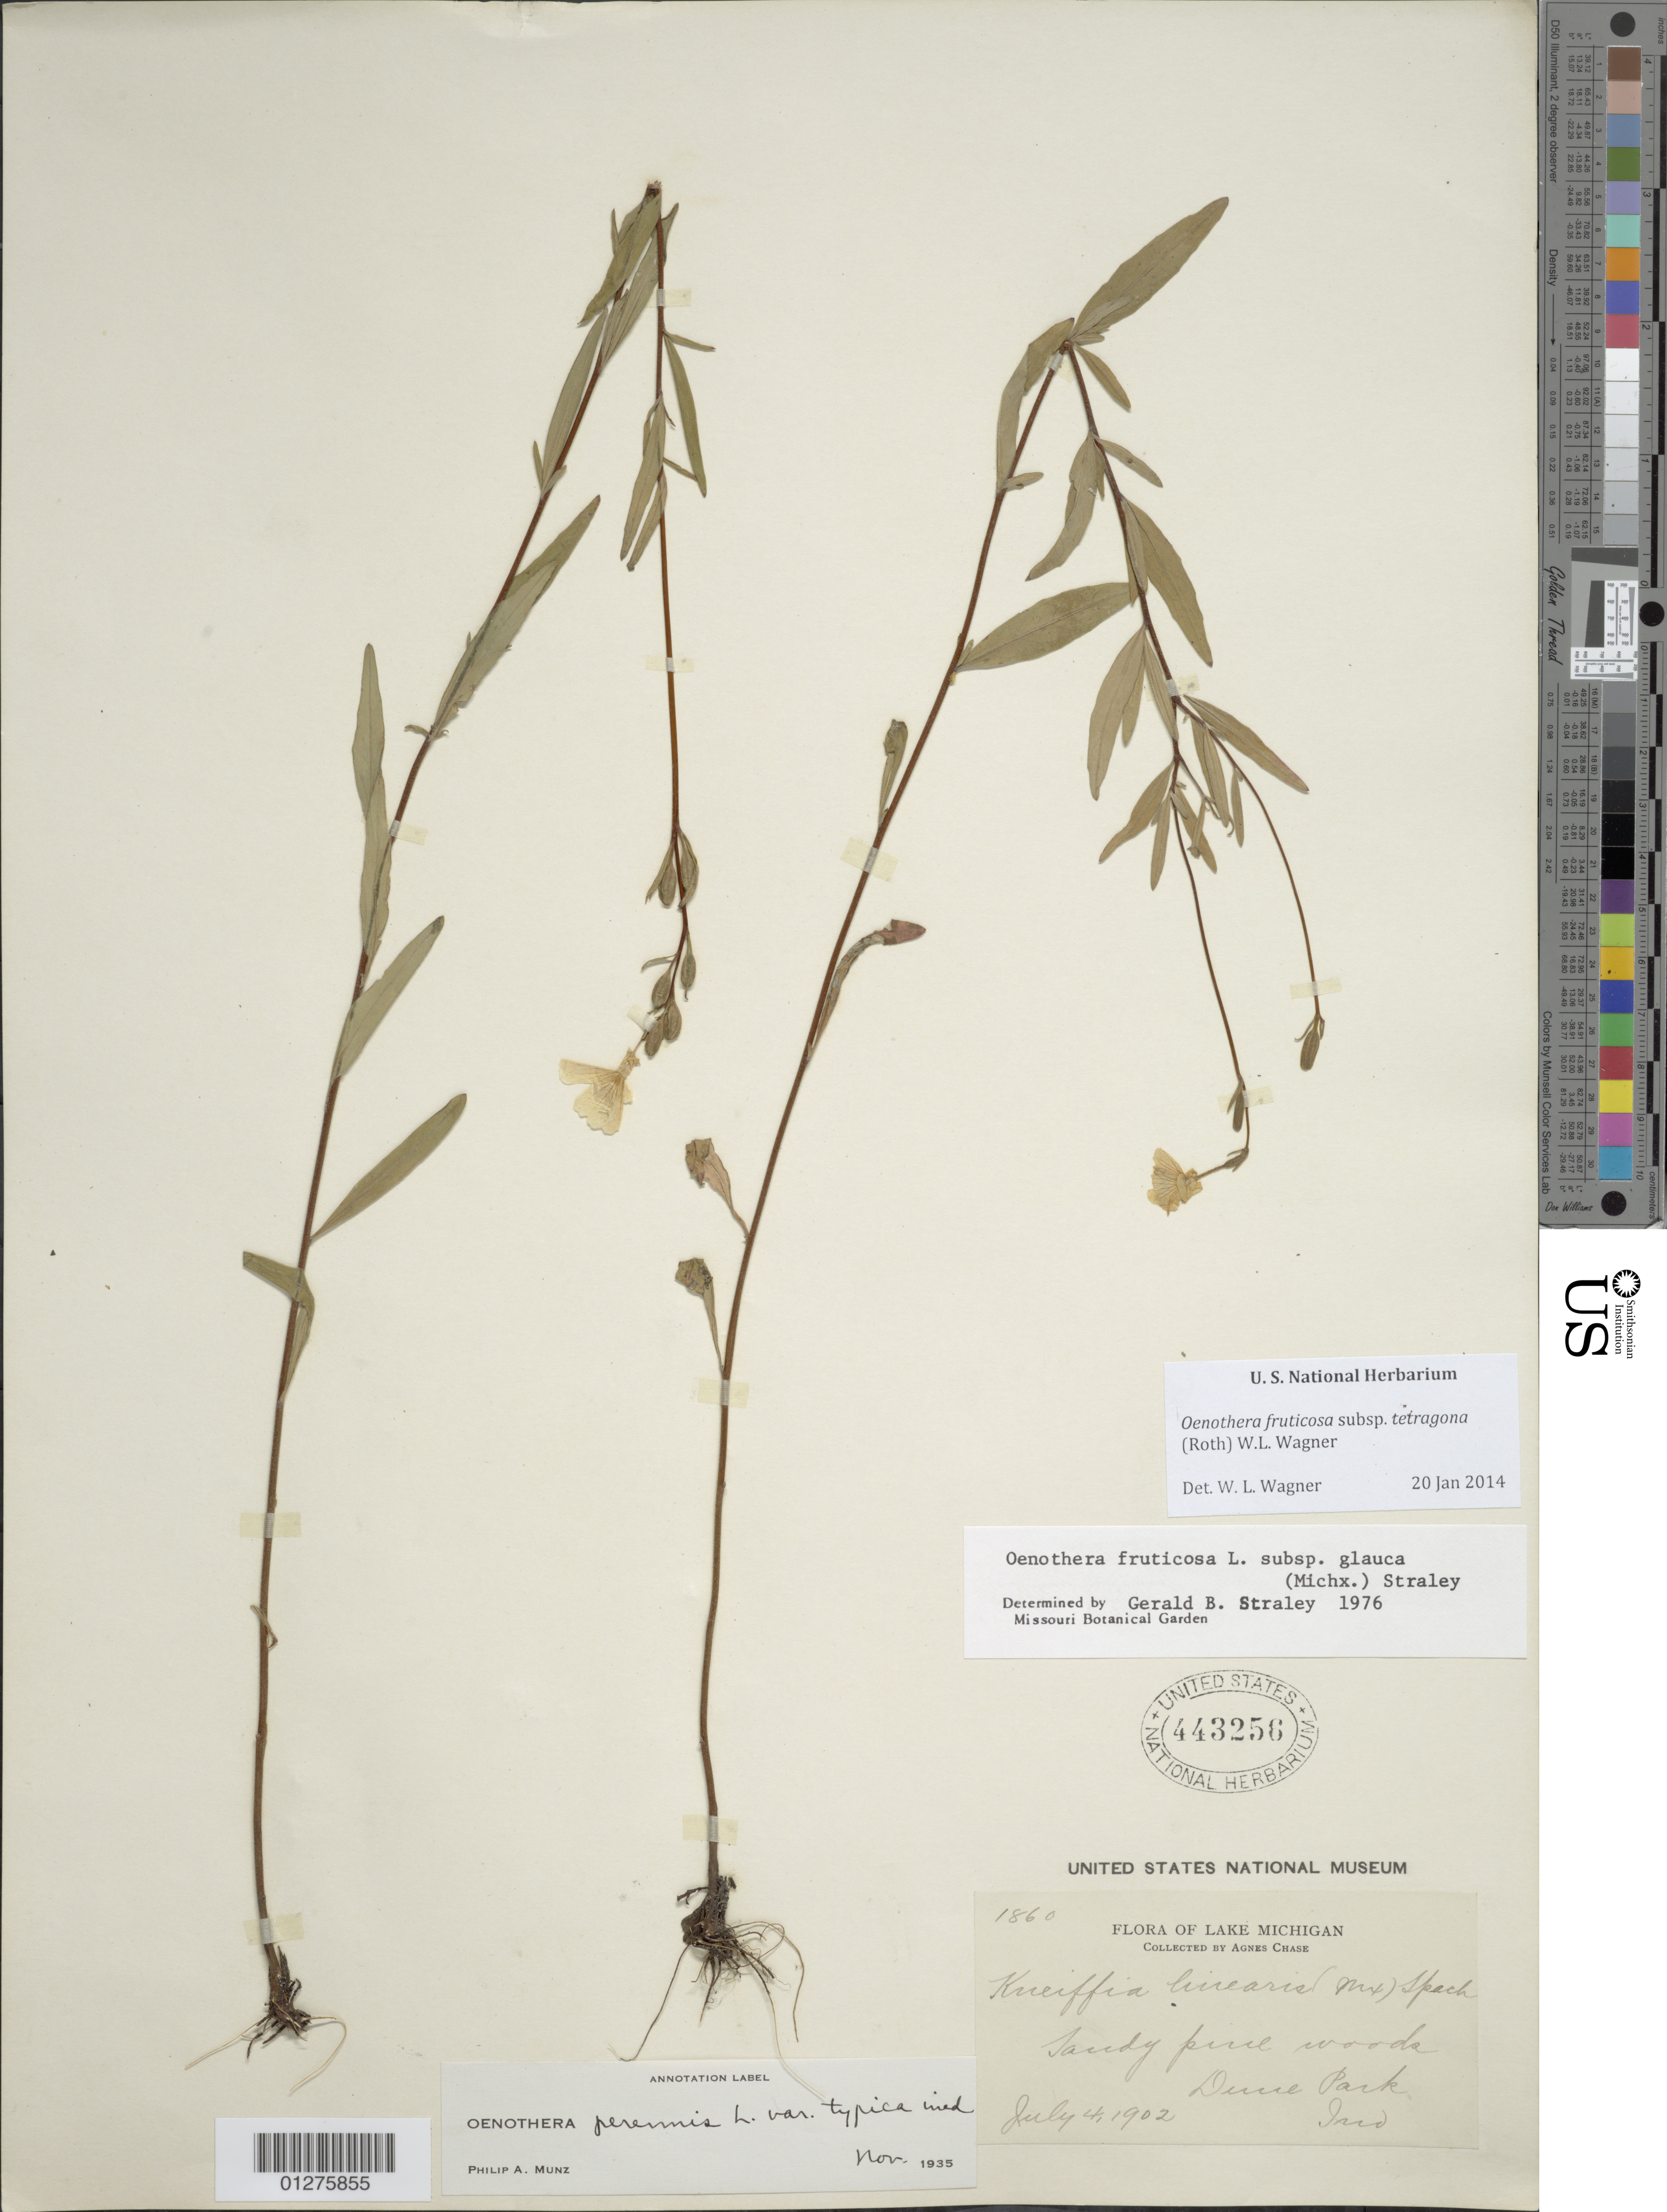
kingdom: Plantae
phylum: Tracheophyta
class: Magnoliopsida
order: Myrtales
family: Onagraceae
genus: Oenothera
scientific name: Oenothera fruticosa subsp. tetragona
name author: (Roth) W.L. Wagner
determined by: Wagner, W. L., (BOT), Smithsonian Institution - National Museum of Natural History (UNITED STATES)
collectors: A. Chase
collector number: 1860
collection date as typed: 04 Jul 1902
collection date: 1902-07-04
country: United States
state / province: Indiana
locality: Dune Park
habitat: Sandy pine woods.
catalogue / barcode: US 443256